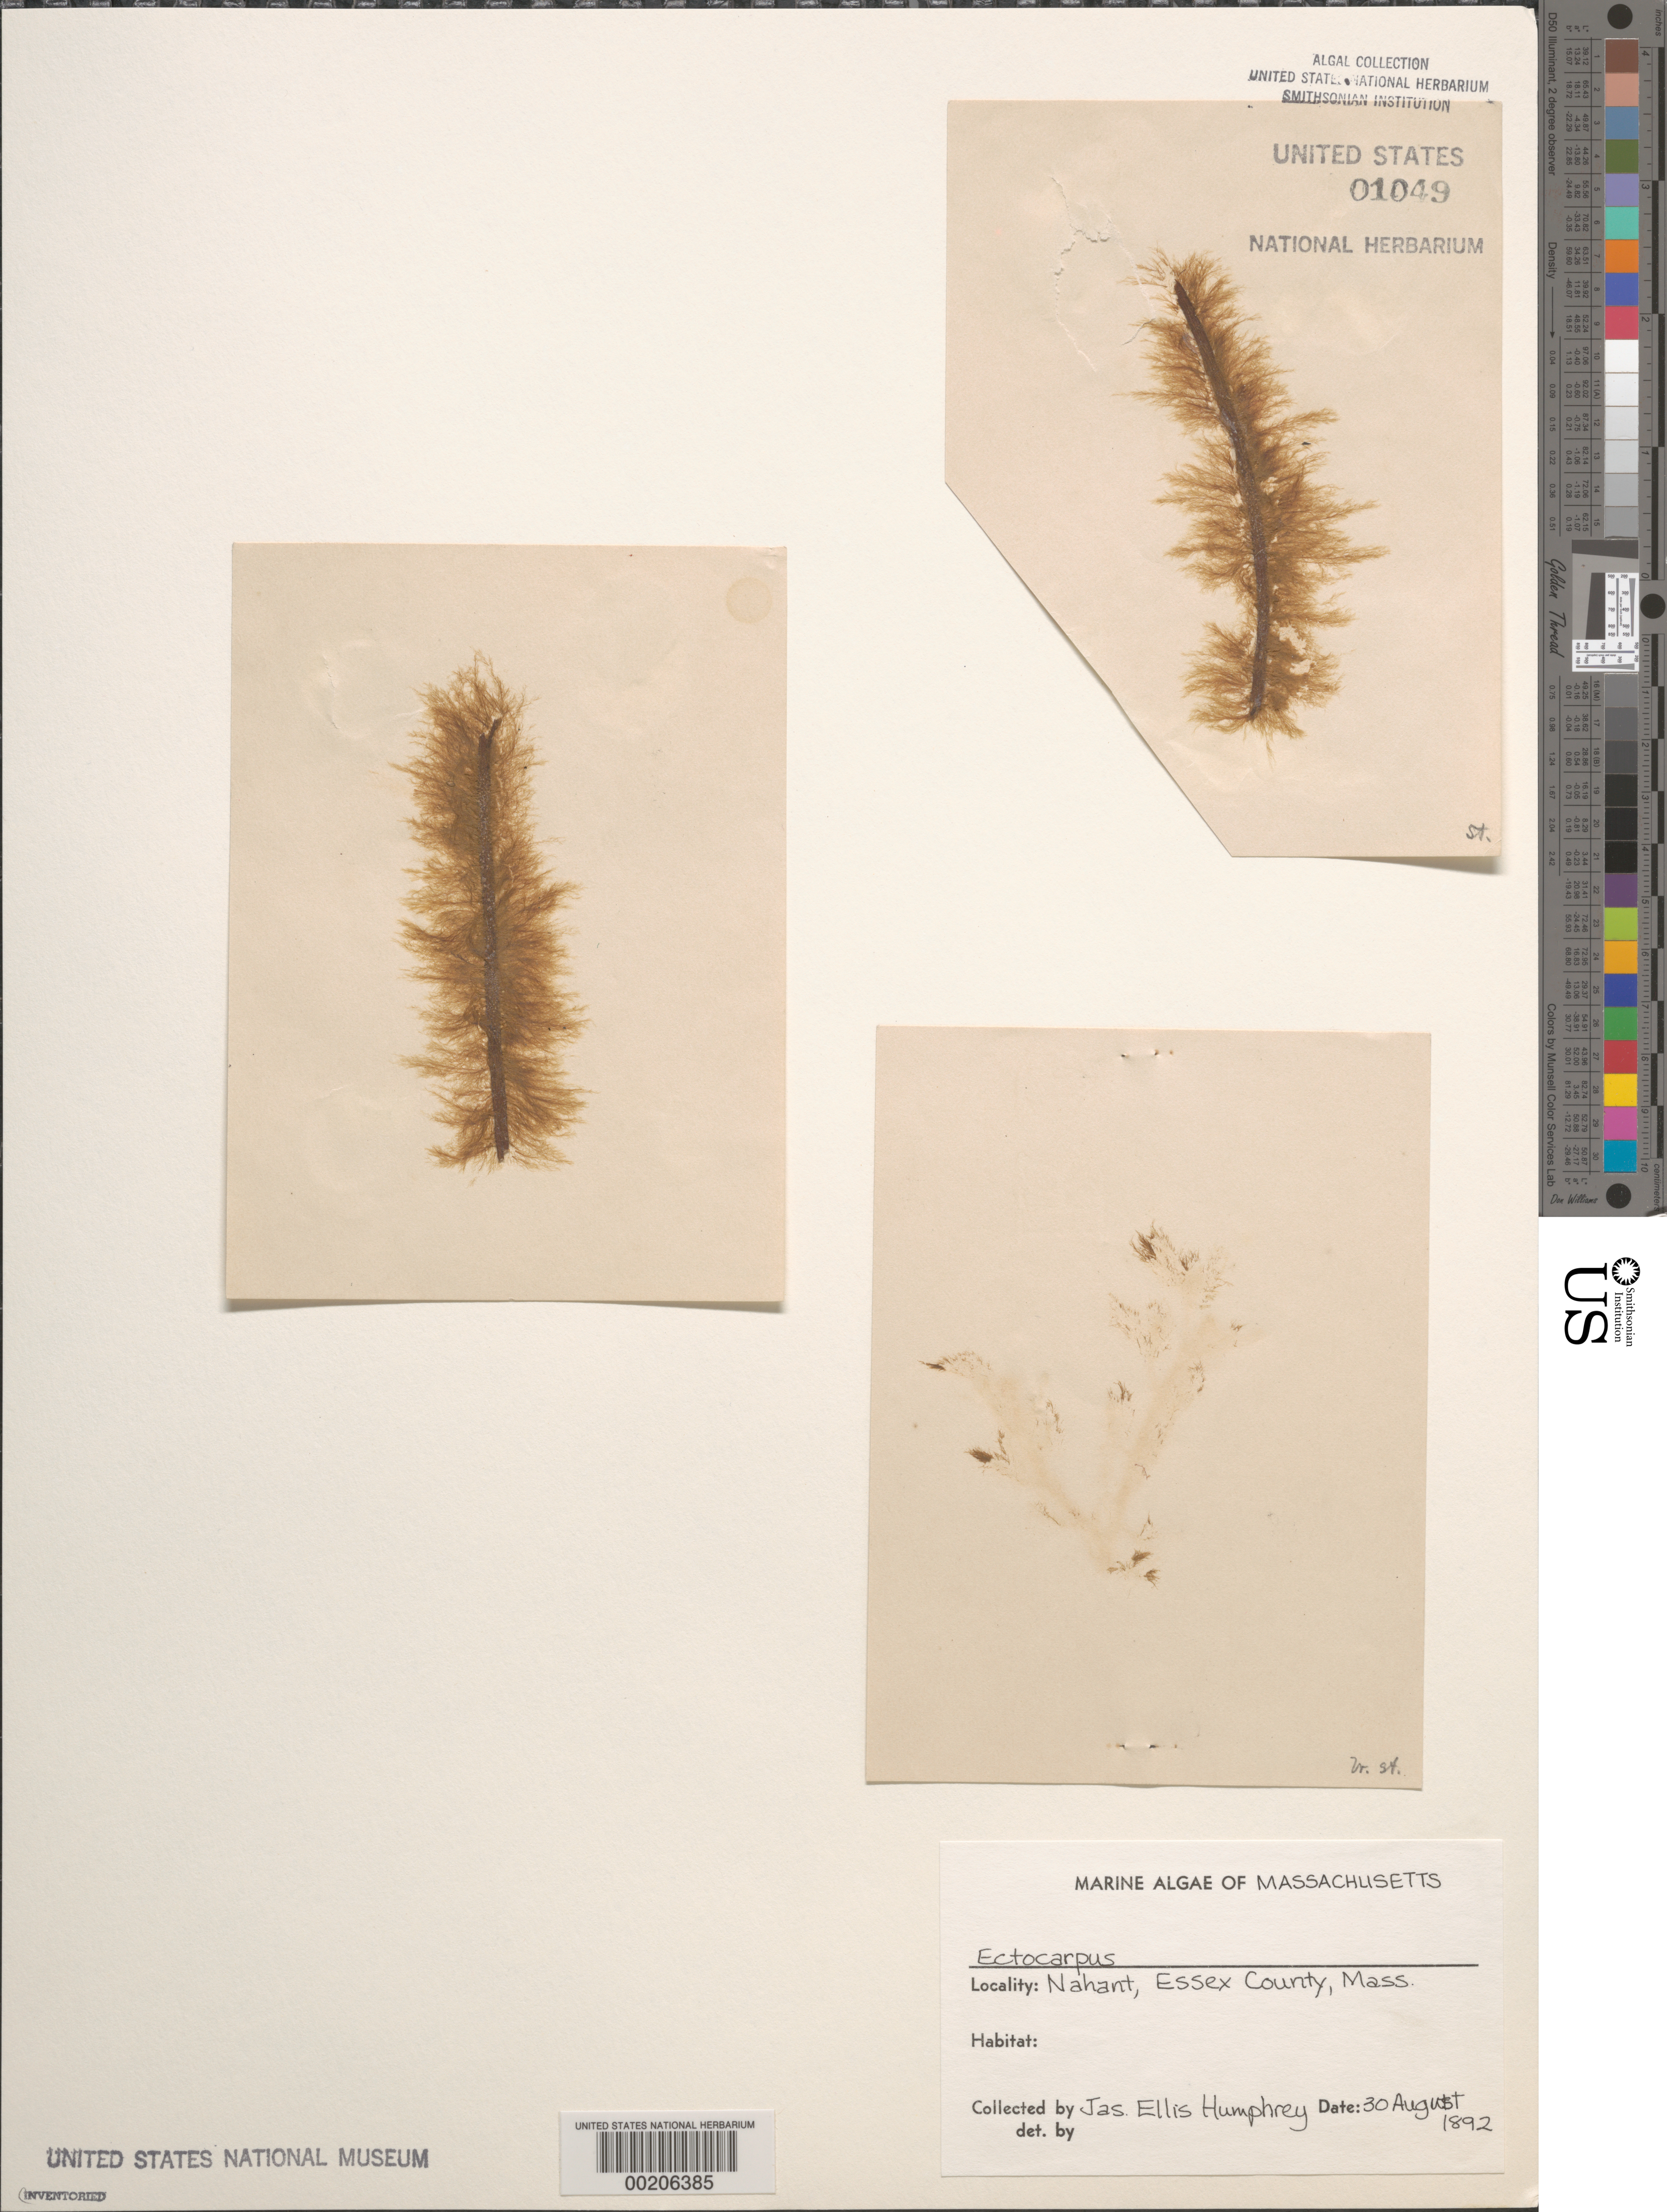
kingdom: Chromista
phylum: Ochrophyta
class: Phaeophyceae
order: Ectocarpales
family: Ectocarpaceae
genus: Ectocarpus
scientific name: Ectocarpus sp.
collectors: J. Humphrey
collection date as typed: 30 Aug 1892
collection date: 1892-08-30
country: United States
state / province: Massachusetts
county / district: Essex County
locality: Nahant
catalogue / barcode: US 1049